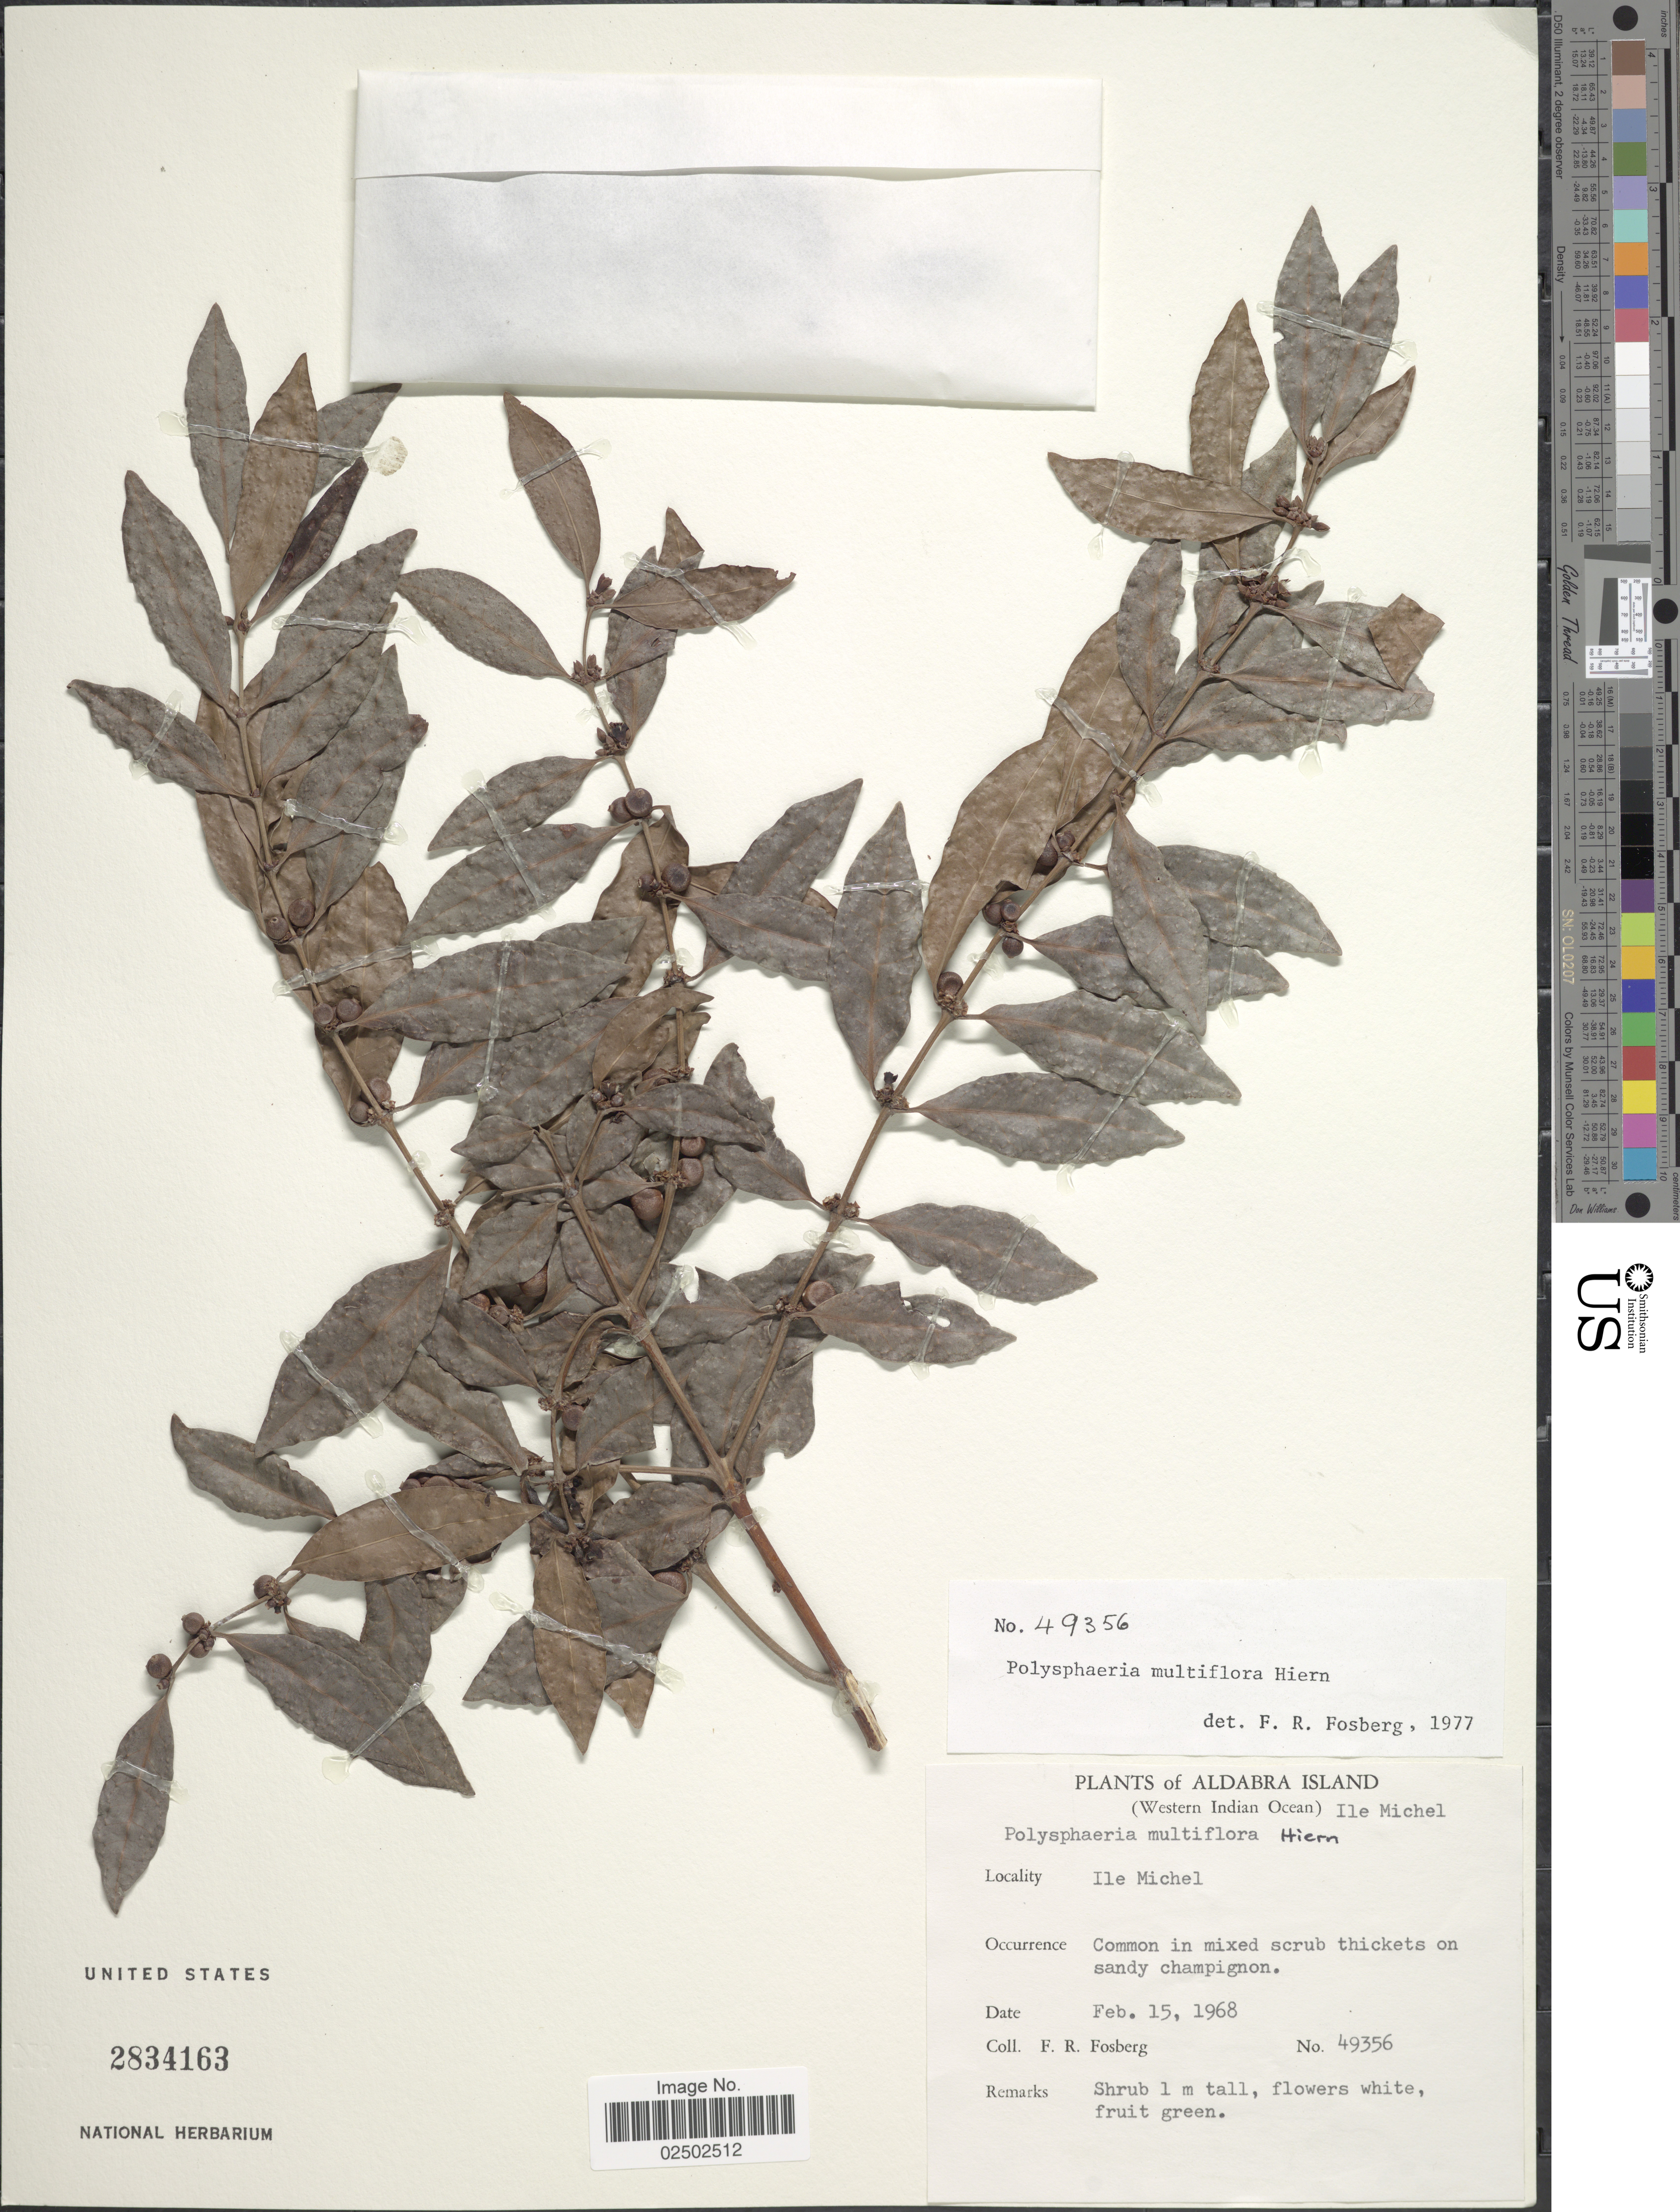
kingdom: Plantae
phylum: Tracheophyta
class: Magnoliopsida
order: Gentianales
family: Rubiaceae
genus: Polysphaeria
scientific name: Polysphaeria multiflora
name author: Hiern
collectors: F. R. Fosberg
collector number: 49356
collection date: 1968-02-15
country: Seychelles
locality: Aldabra Island (Western Indian Ocean) Ile Michel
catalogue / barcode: US 2834163